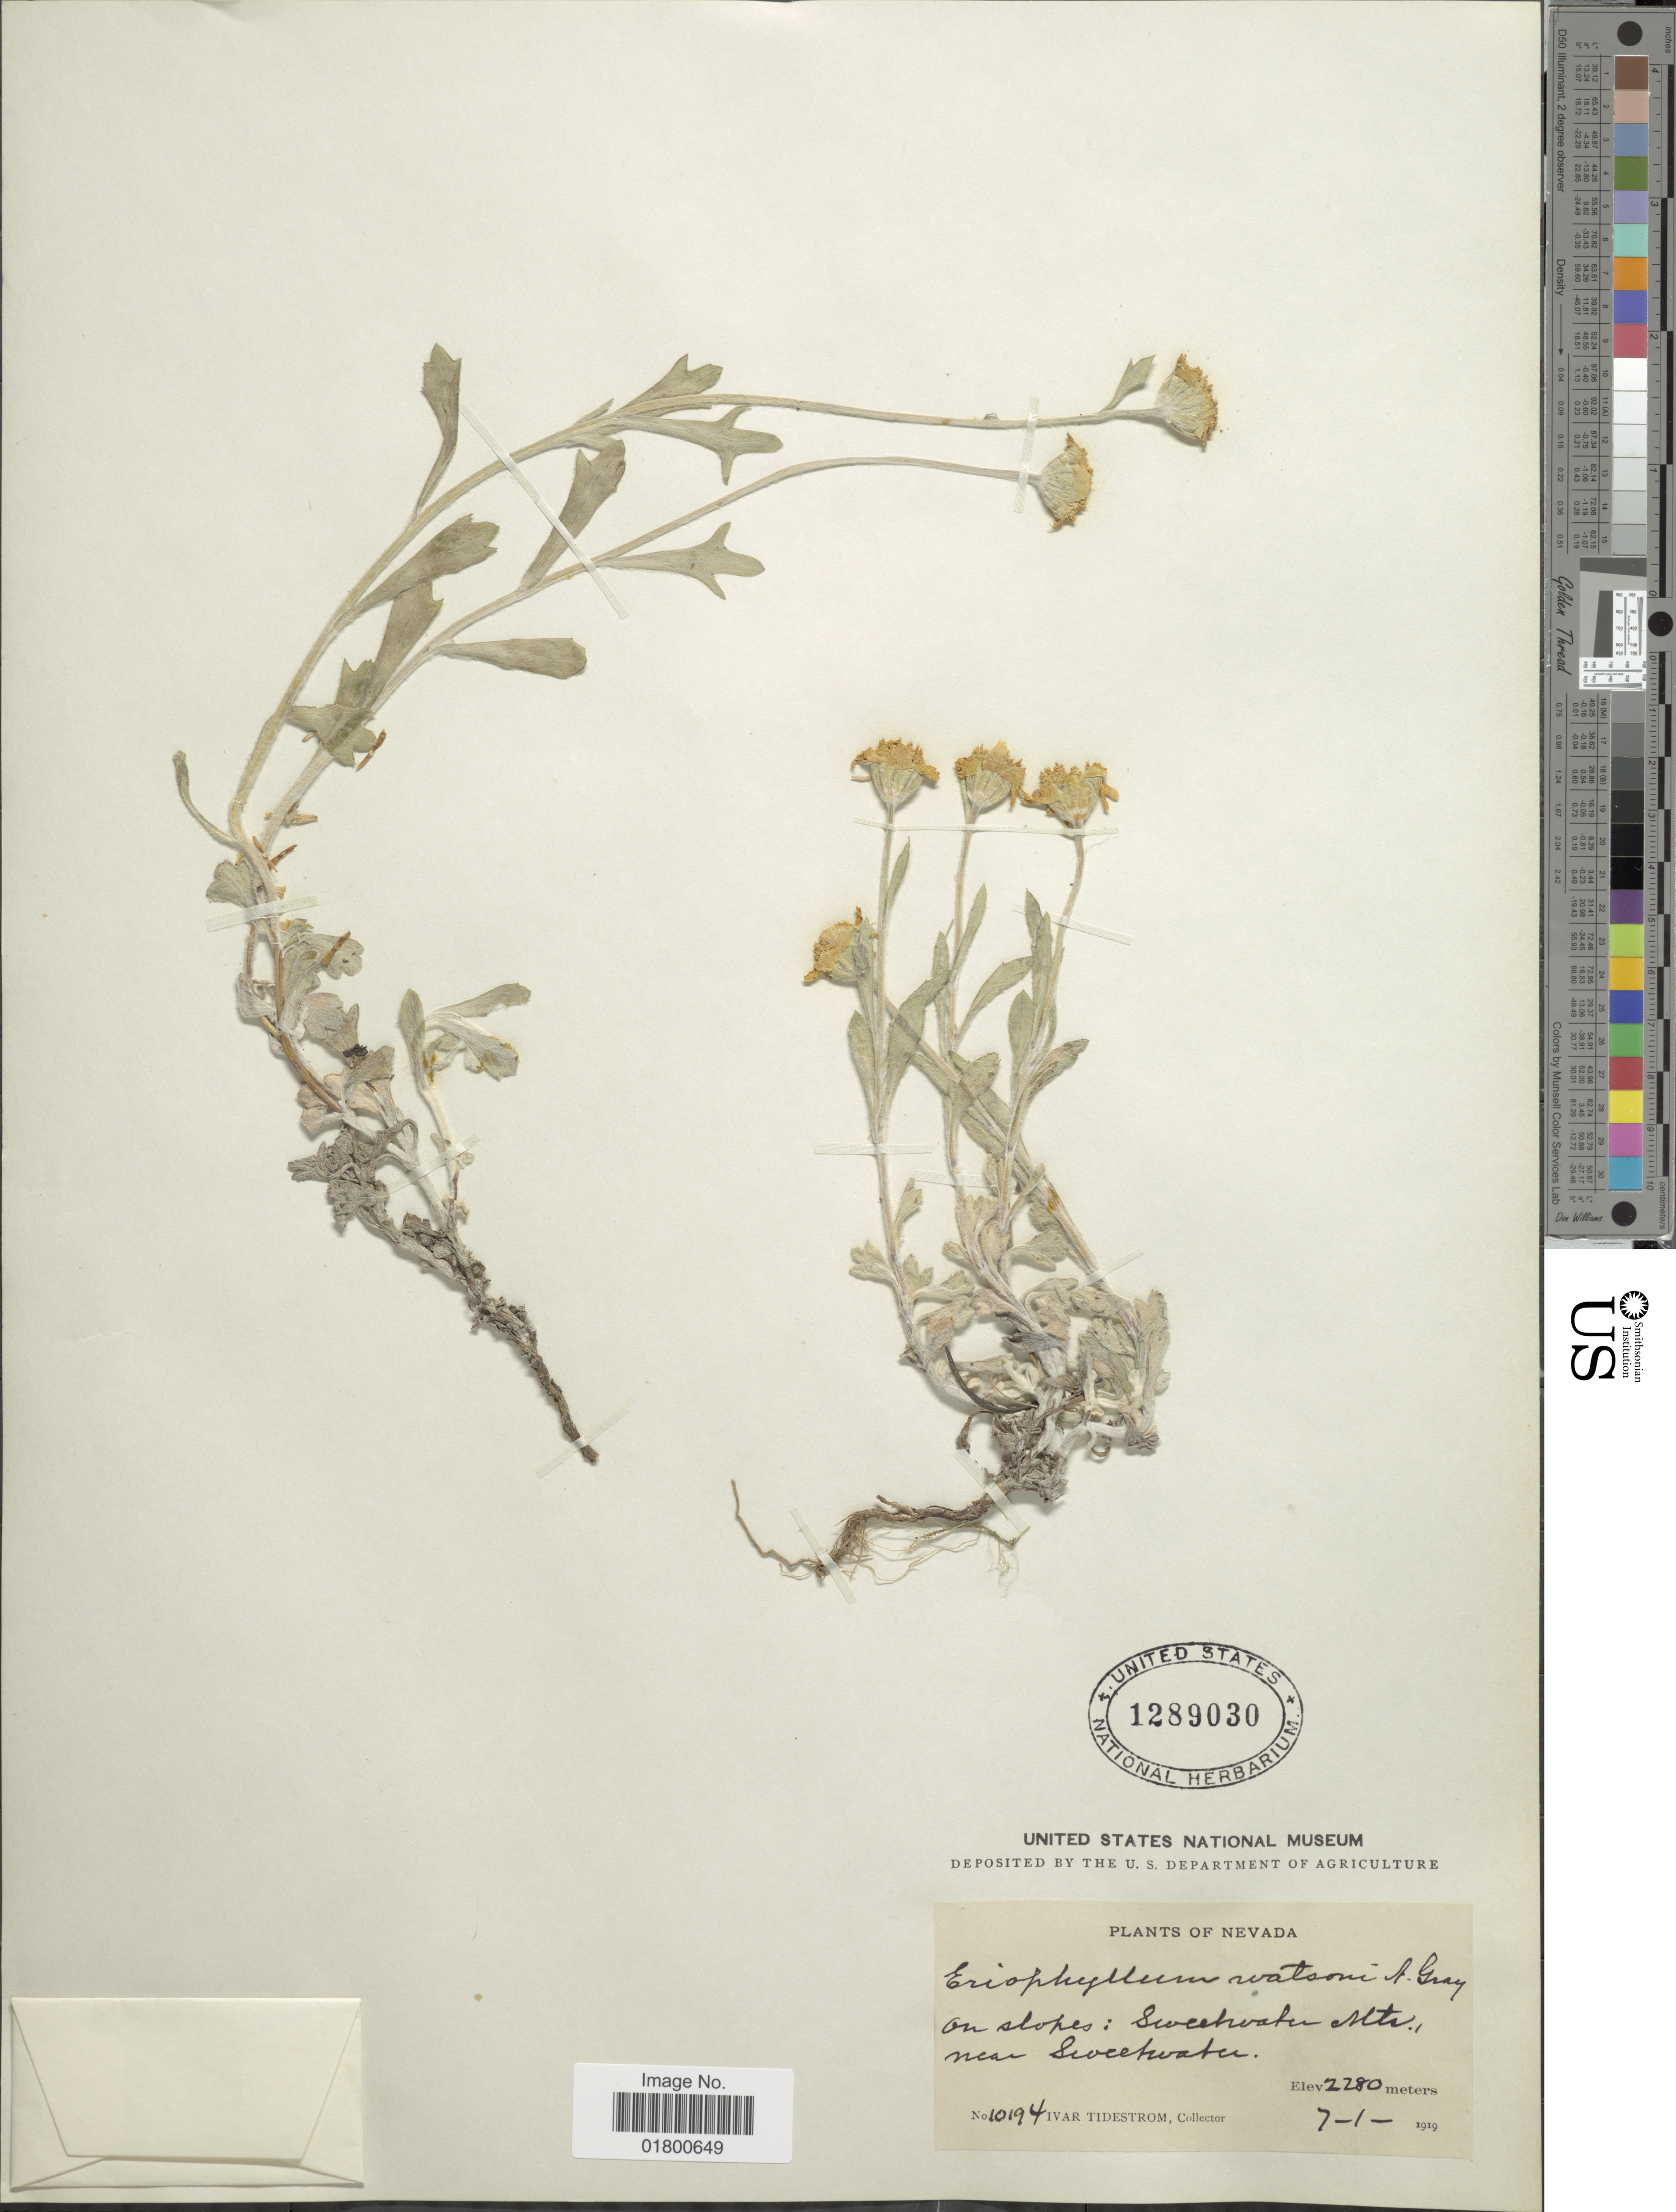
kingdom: Plantae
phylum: Tracheophyta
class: Magnoliopsida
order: Asterales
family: Asteraceae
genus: Eriophyllum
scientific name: Eriophyllum watsonii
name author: A. Gray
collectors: I. F. Tidestrom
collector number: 10194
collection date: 1919-07-01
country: United States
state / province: Nevada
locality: On slopes: Sweetwater Mts., near Sweetwater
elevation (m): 2280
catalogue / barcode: US 1289030